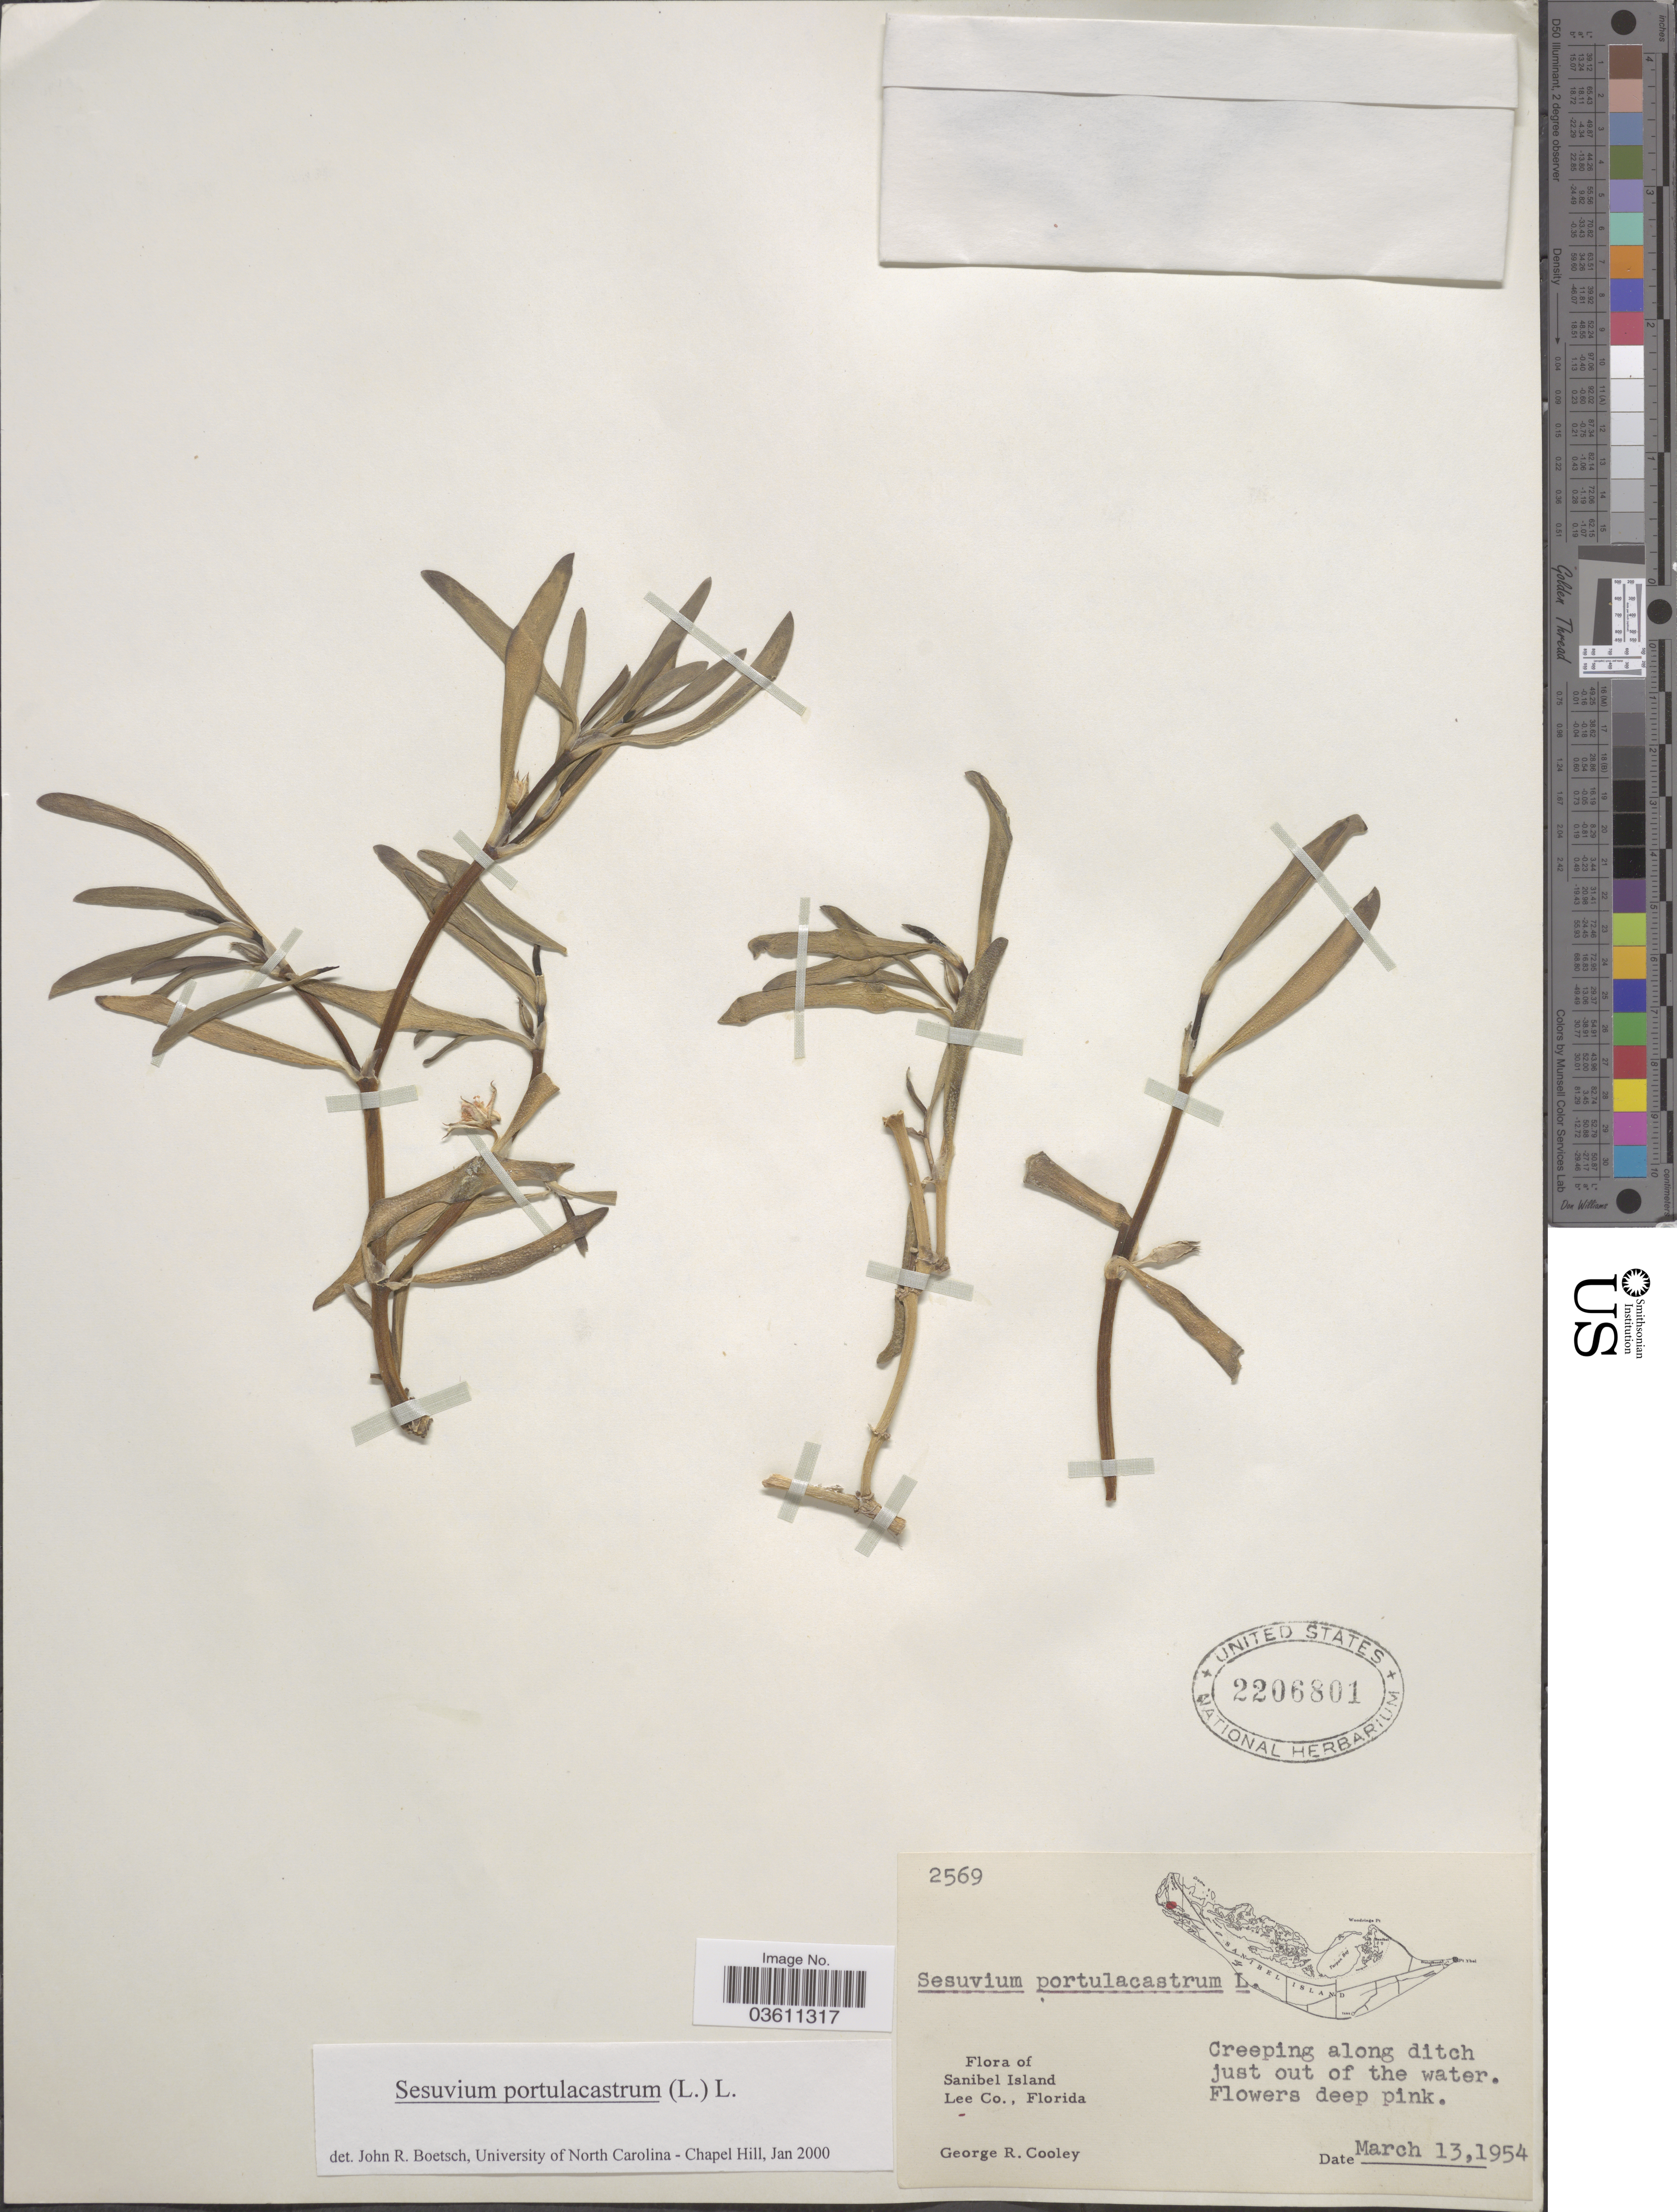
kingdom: Plantae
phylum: Tracheophyta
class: Magnoliopsida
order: Caryophyllales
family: Aizoaceae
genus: Sesuvium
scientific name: Sesuvium portulacastrum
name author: (L.) L.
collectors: G. R. Cooley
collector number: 2569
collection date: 1954-03-13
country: United States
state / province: Florida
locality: Sanibel Island Lee Co.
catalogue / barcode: US 2206801